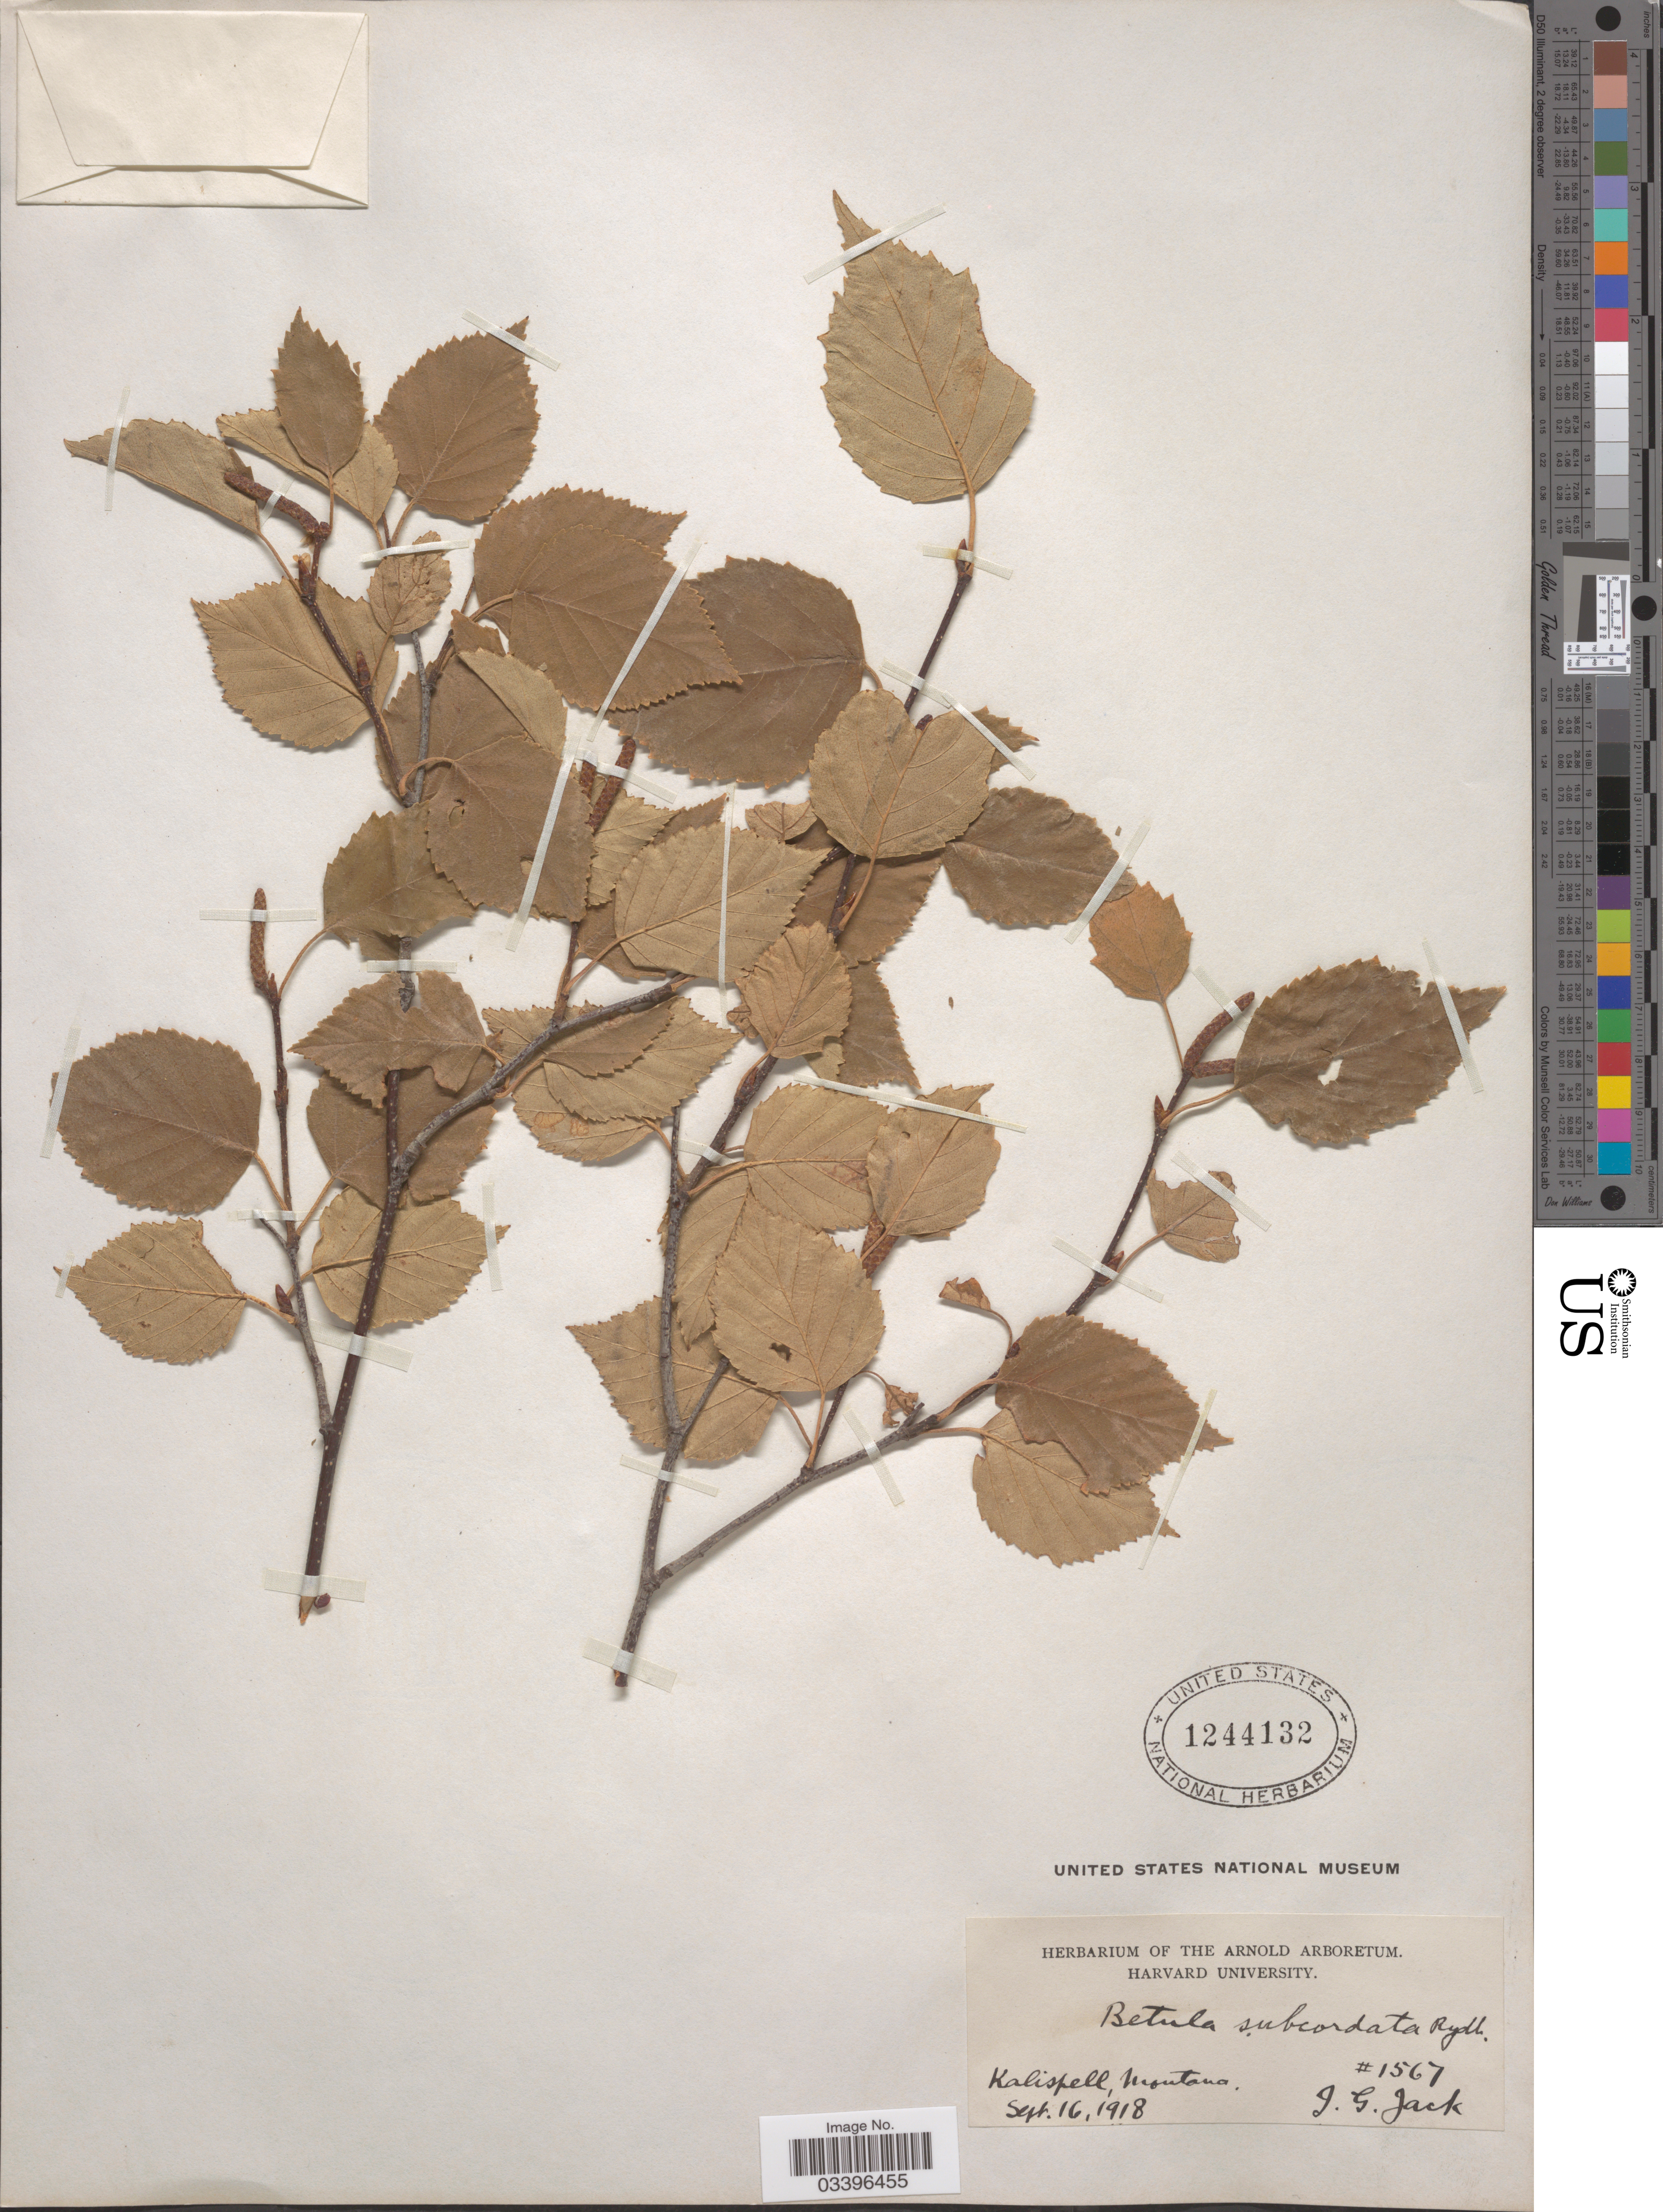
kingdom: Plantae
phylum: Tracheophyta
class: Magnoliopsida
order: Fagales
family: Betulaceae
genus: Betula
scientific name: Betula papyrifera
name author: Marshall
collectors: J. G. Jack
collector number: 1567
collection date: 1918-09-16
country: United States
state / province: Montana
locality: Kalispell.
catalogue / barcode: US 1244132